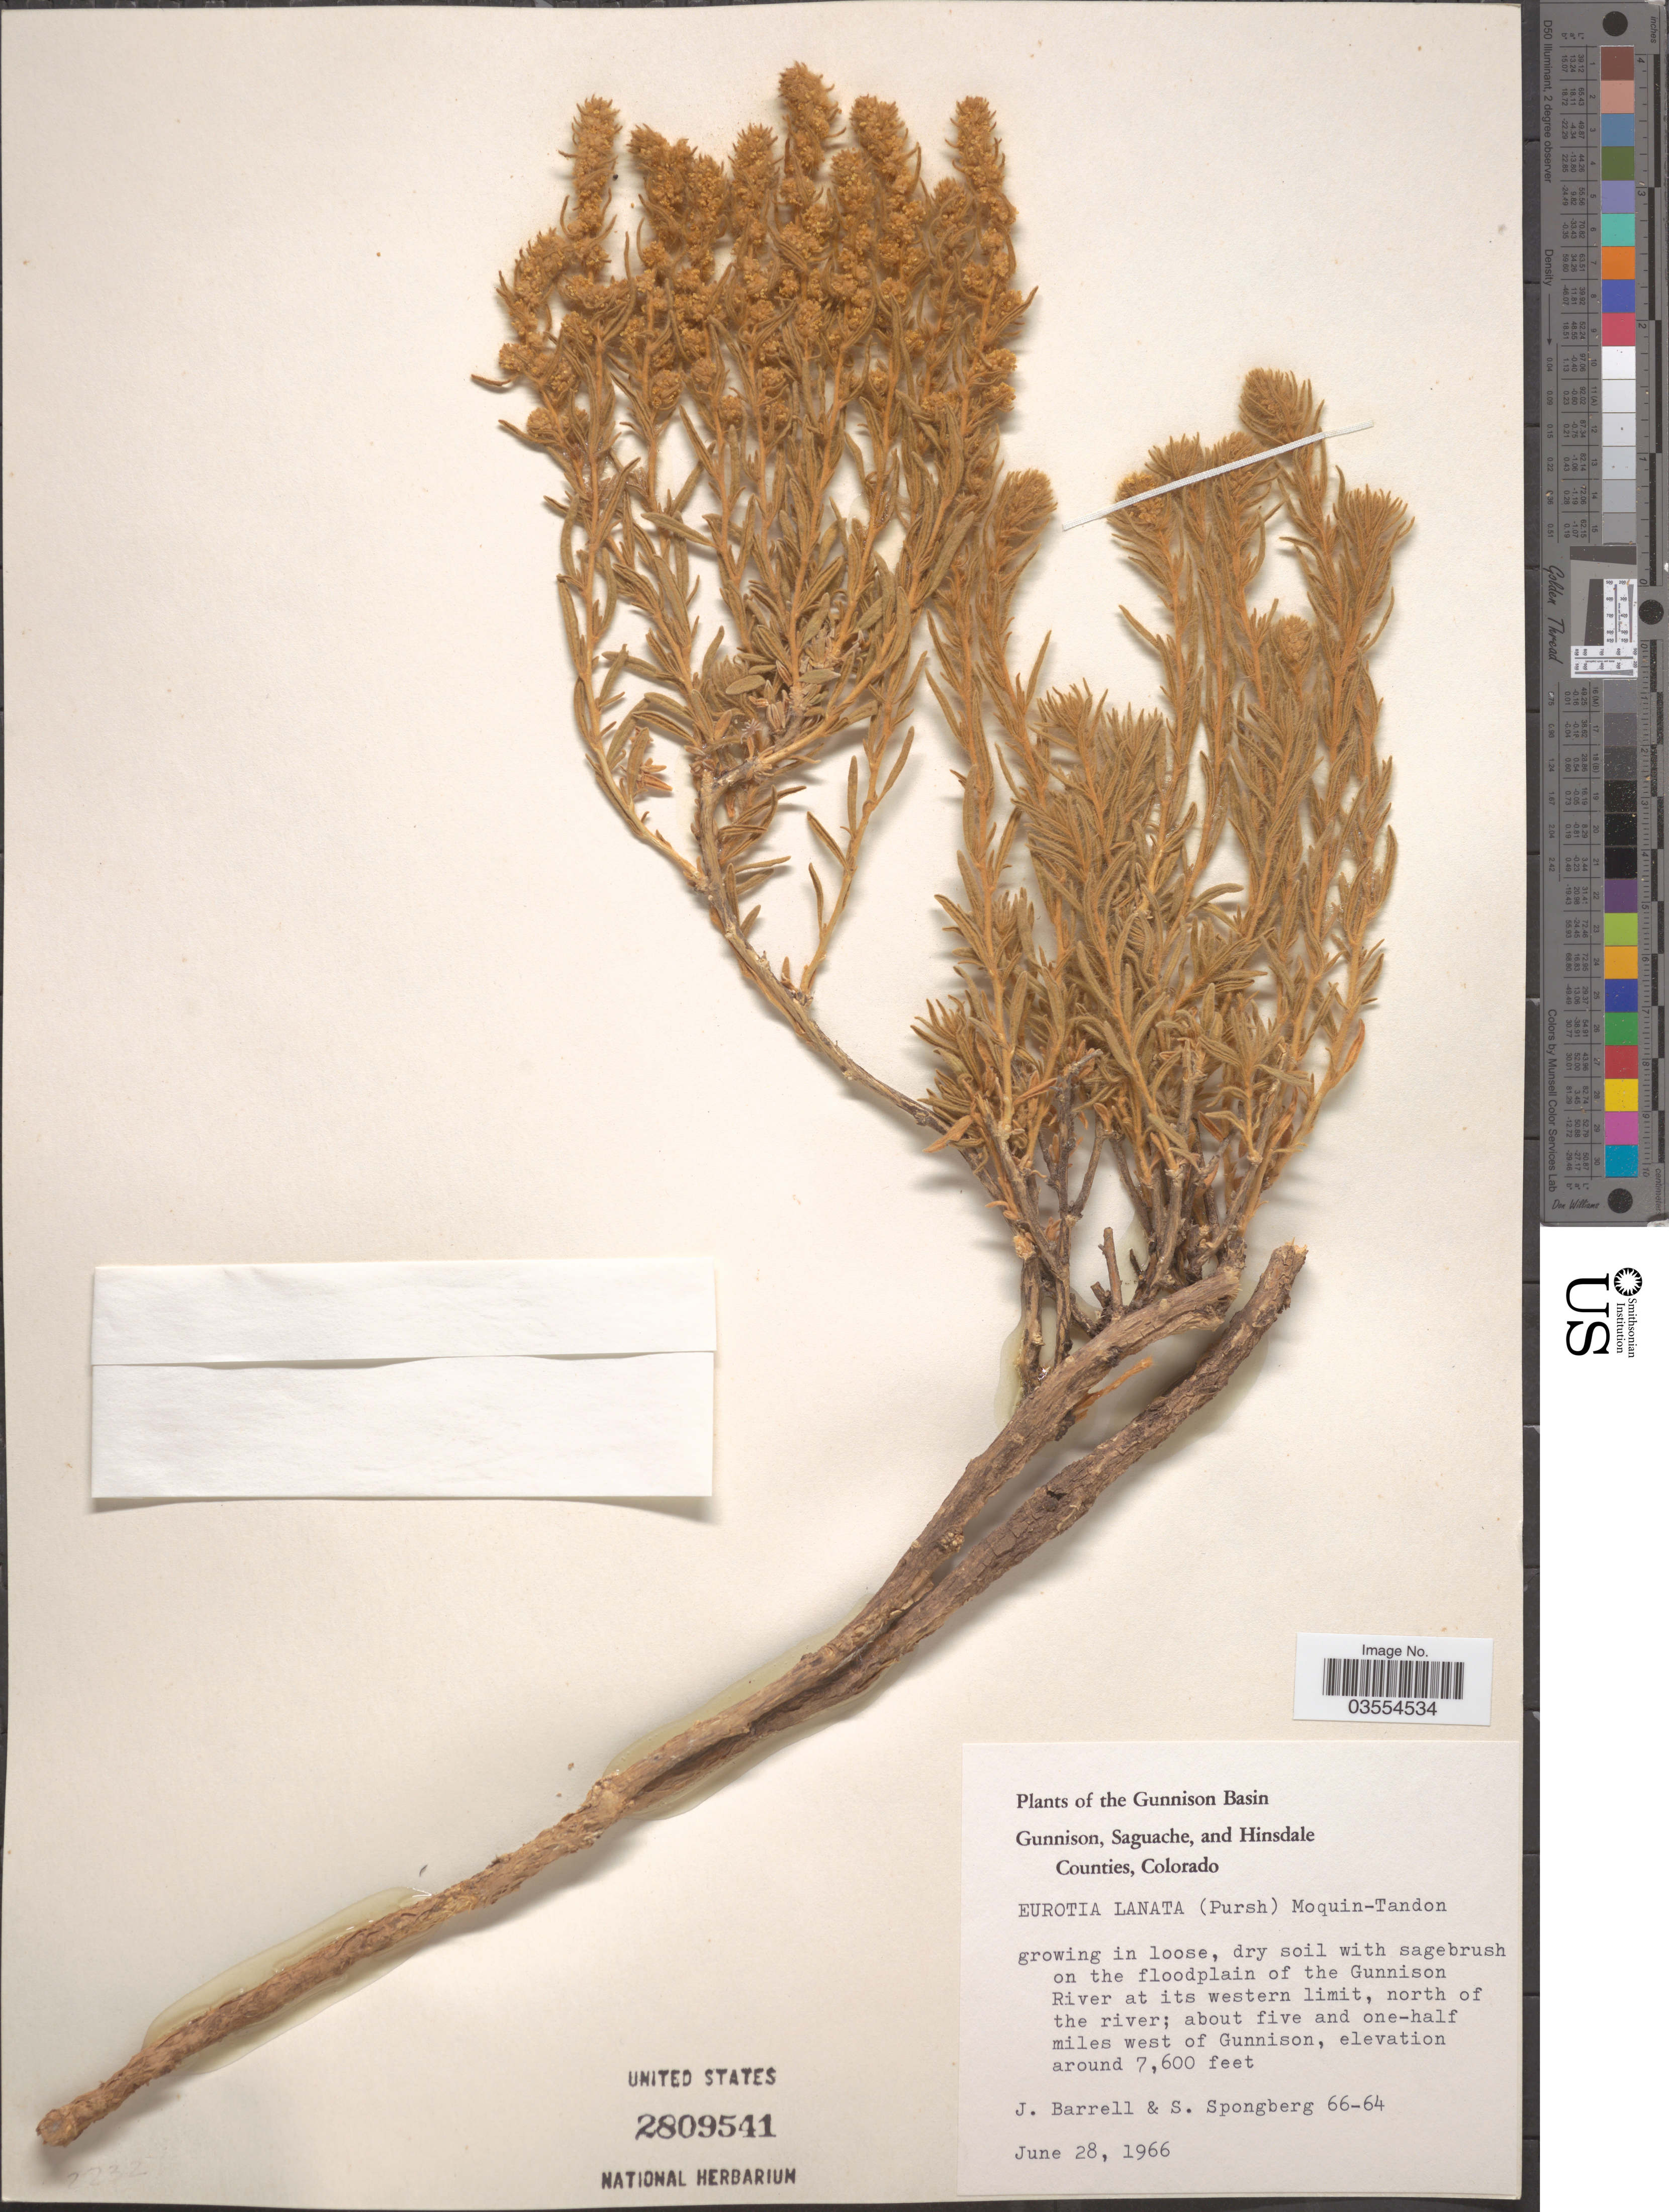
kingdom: Plantae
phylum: Tracheophyta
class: Magnoliopsida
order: Caryophyllales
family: Amaranthaceae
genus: Krascheninnikovia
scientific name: Krascheninnikovia lanata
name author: (Pursh) A. Meeuse & A.Smit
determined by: U.S. National Herbarium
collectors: J. Barrell & S. A.Spongberg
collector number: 66-64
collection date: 1966-06-28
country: United States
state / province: Colorado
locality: Gunnison Basin. Gunnison County. On the floodplain of the Gunnison River at its western limit, north of the river; about five and one-half miles west of Gunnison.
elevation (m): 2316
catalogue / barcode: US 2809541